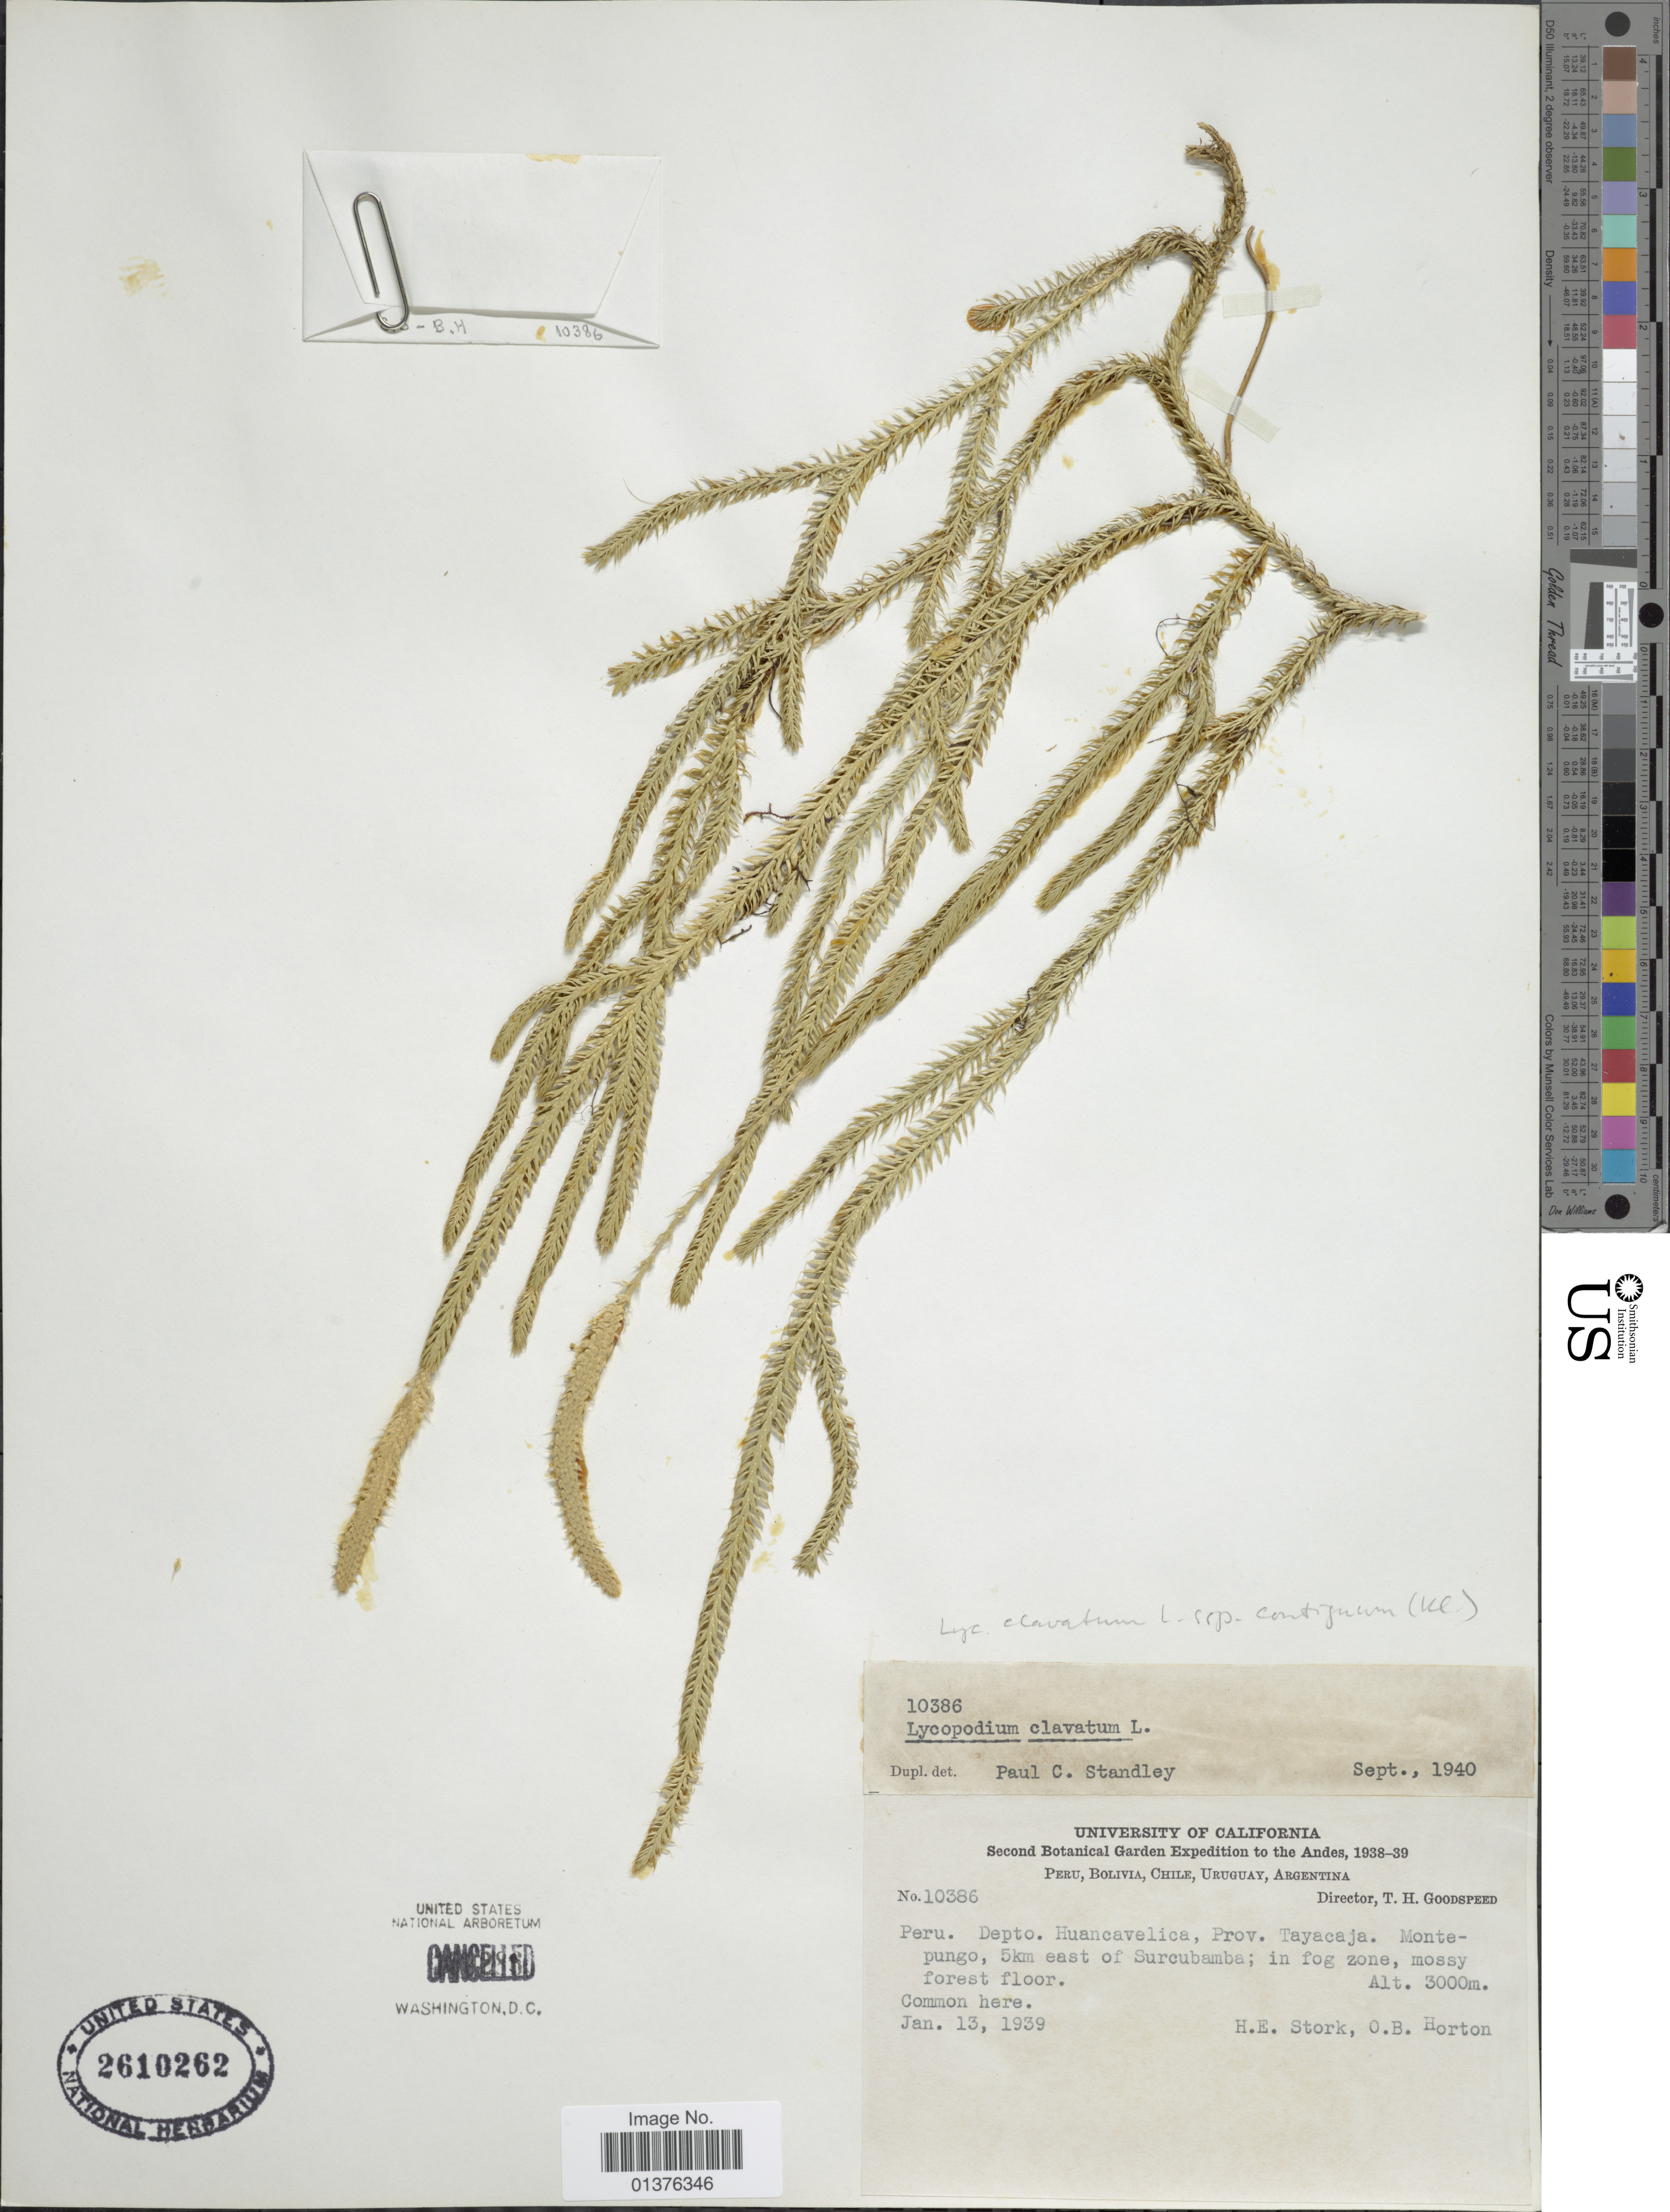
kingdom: Plantae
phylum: Tracheophyta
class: Lycopodiopsida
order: Lycopodiales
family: Lycopodiaceae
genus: Lycopodium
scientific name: Lycopodium clavatum subsp. contiguum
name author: (Klotzsch) B. Øllg.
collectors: H. E. Stork & O. B. Horton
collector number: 10386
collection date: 1939-01-13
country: Peru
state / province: Huancavelica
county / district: Tayacaja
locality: Prov. Tayacaja, Montepungo, 5km east of Surcubamba, in fog zone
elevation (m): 3000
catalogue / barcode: US 2610262